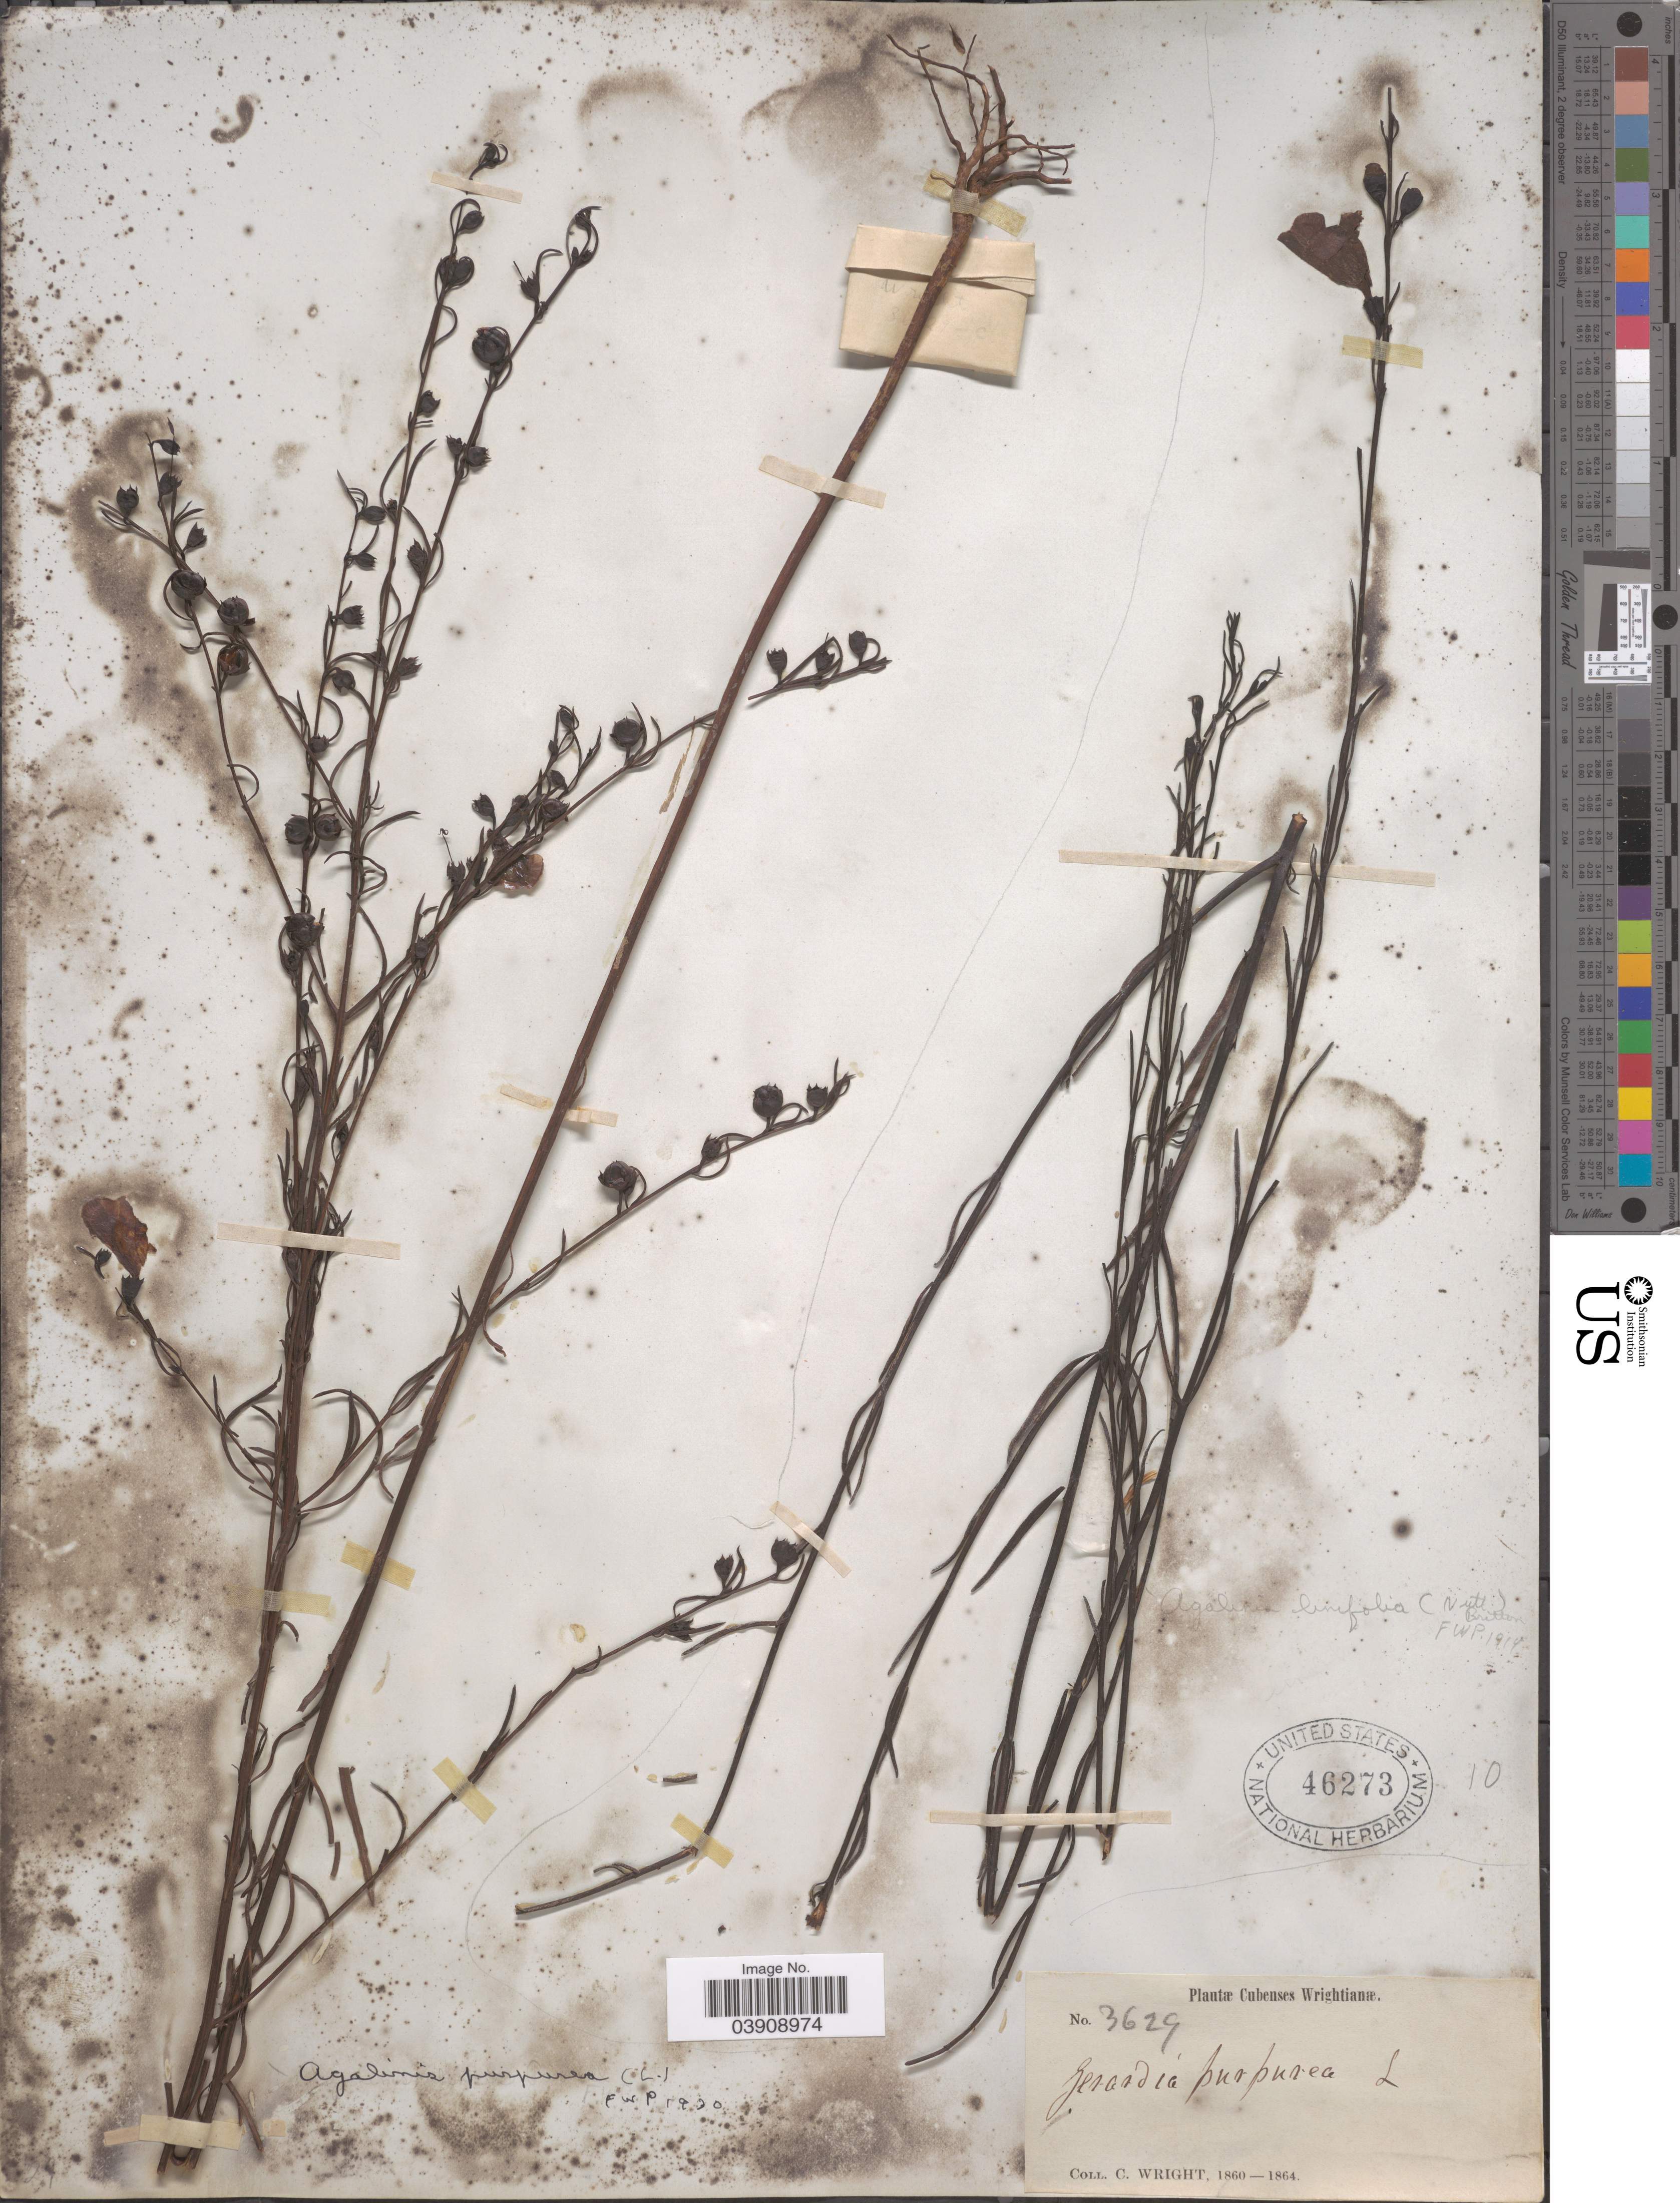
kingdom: Plantae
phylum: Tracheophyta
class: Magnoliopsida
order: Lamiales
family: Orobanchaceae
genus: Agalinis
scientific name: Agalinis linifolia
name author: (Nutt.) Britton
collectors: C. Wright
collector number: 3629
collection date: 1860/1864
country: Cuba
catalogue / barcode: US 46273